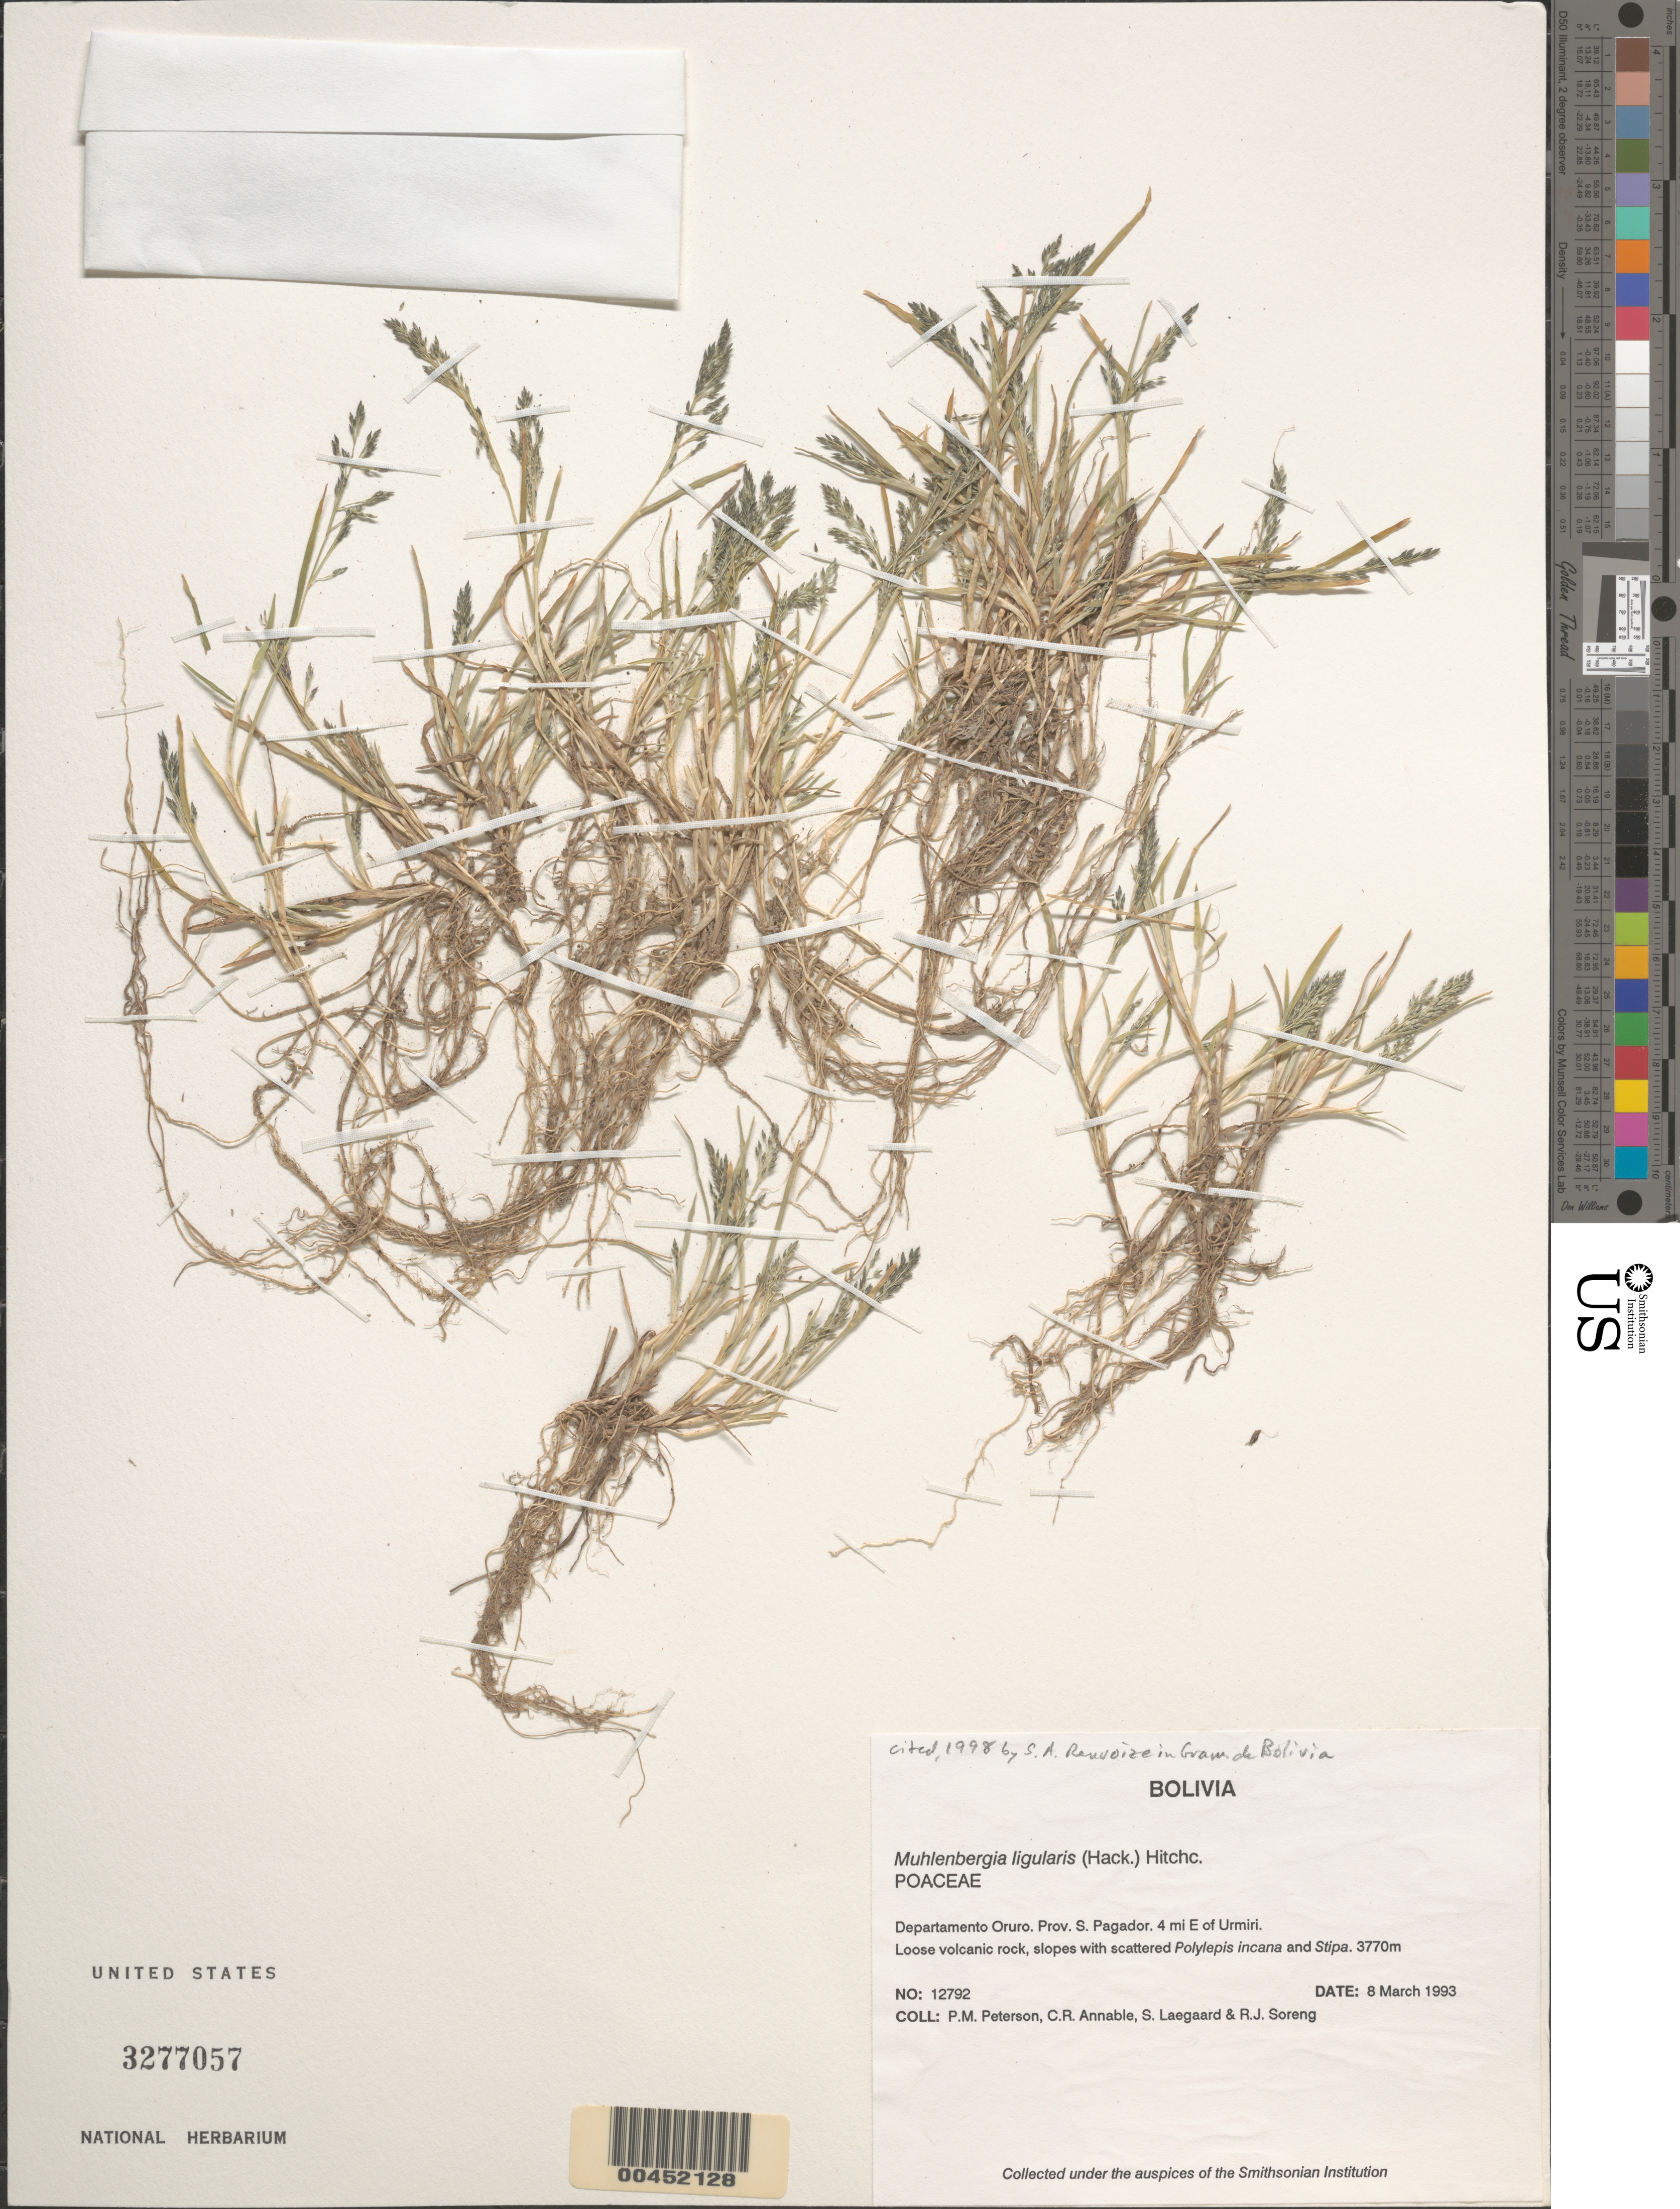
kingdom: Plantae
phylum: Tracheophyta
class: Liliopsida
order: Poales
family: Poaceae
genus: Muhlenbergia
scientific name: Muhlenbergia ligularis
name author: (Hack.) Hitchc.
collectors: P. M. Peterson, C. R. Annable, S. Lægaard & R. J. Soreng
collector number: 12792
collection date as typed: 08 Mar 1993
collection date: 1993-03-08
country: Bolivia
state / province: Oruro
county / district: Sebastián Pagador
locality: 4 mi E of Urmiri.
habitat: Loose volcanic rock, slopes with scattered Polylepis incana and Stipa.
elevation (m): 3770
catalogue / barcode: US 3277057